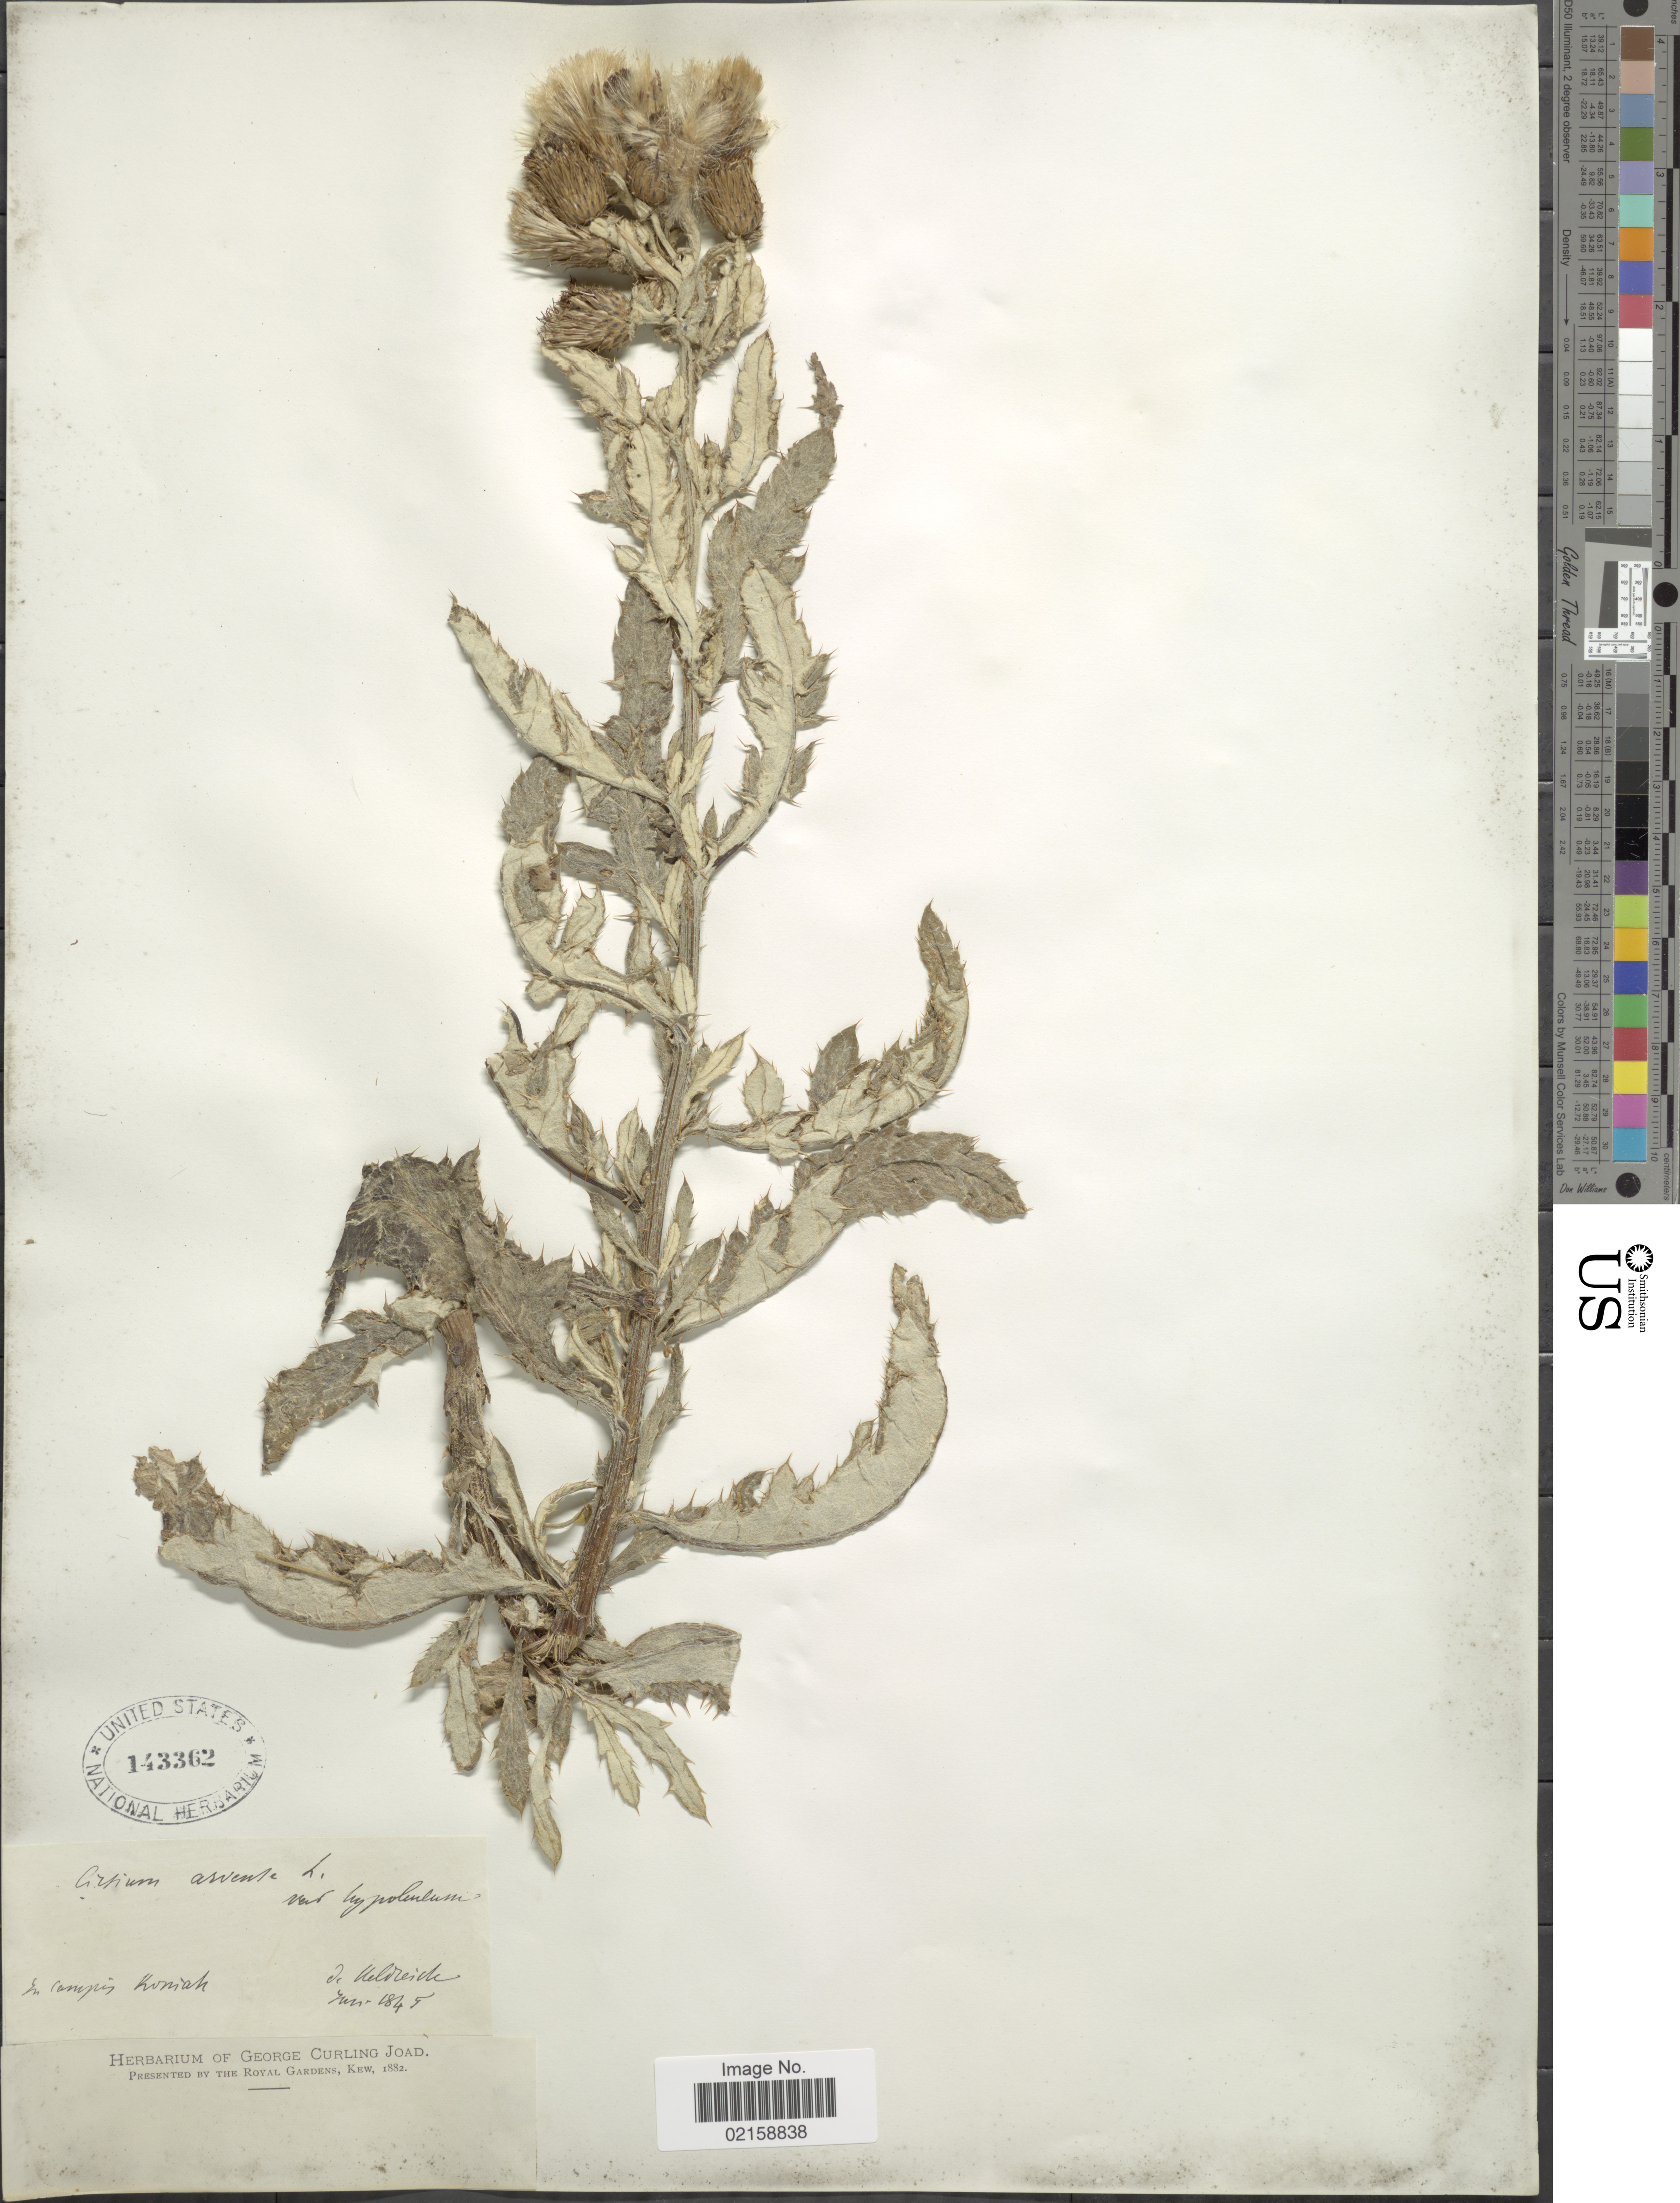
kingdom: Plantae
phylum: Tracheophyta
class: Magnoliopsida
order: Asterales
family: Asteraceae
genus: Cirsium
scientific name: Cirsium arvense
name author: (L.) Scop.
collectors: -. De Heldreich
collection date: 1845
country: Turkey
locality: In campis komiah.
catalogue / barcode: US 143362